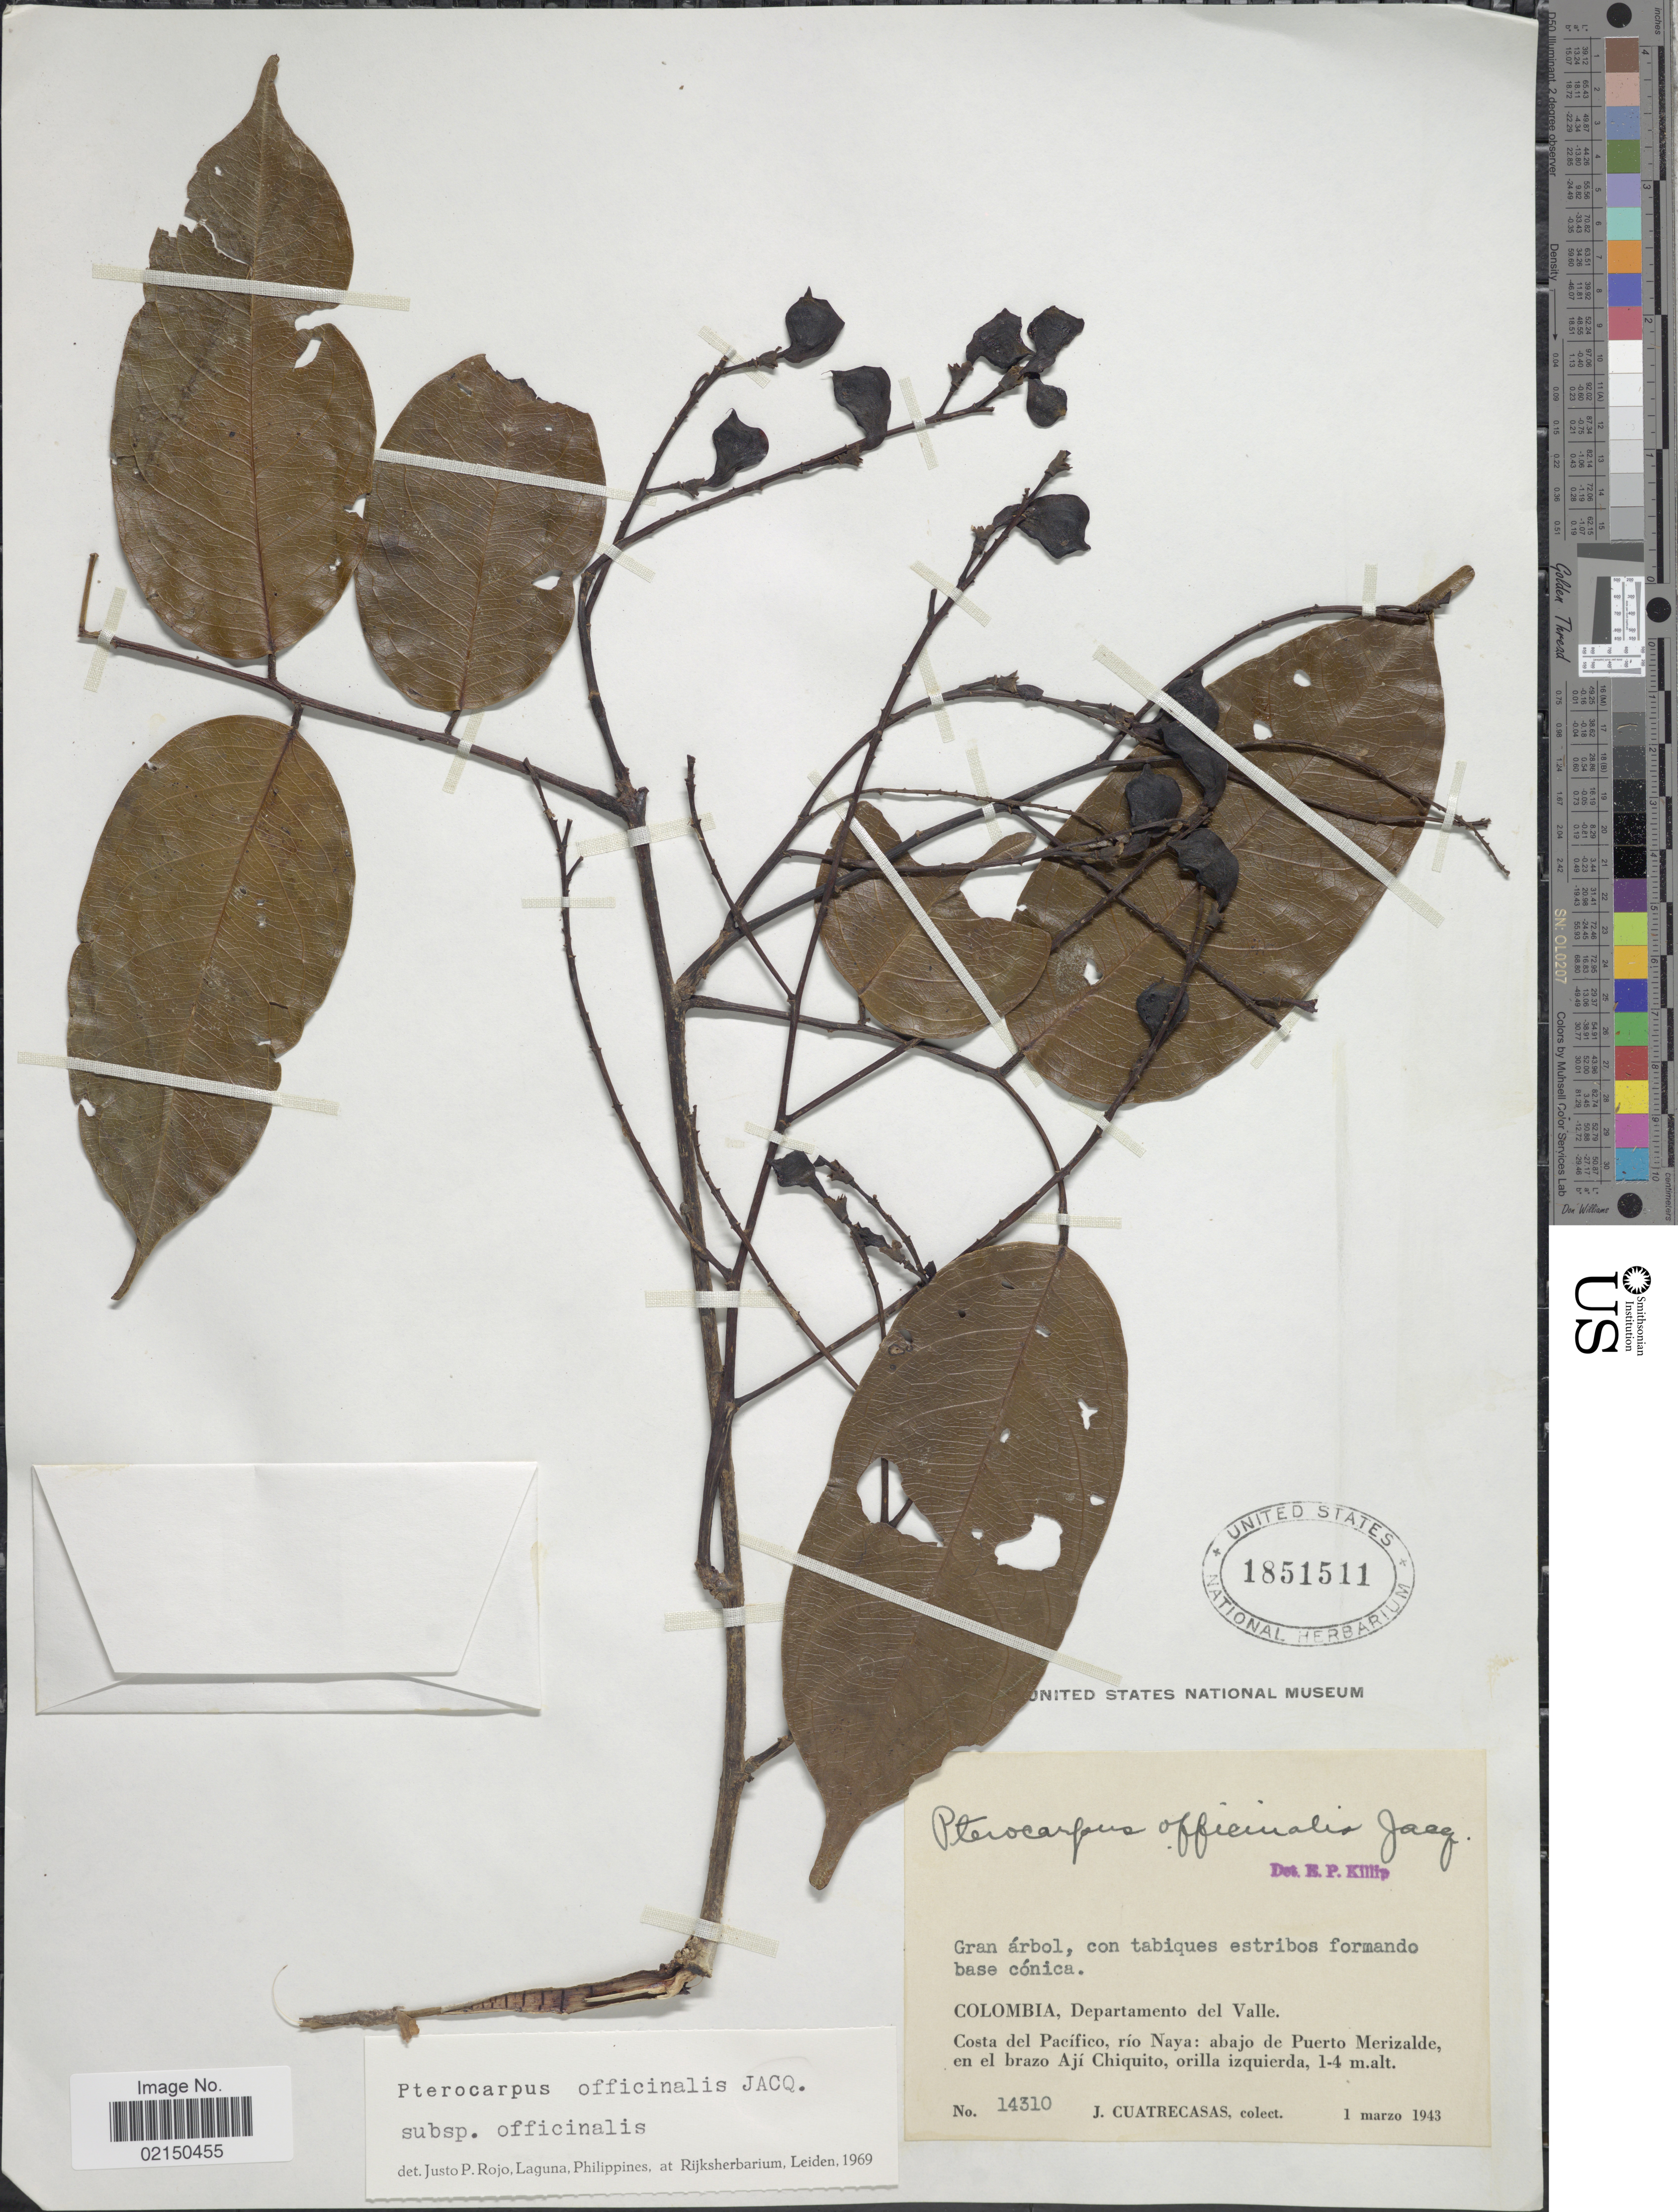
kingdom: Plantae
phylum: Tracheophyta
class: Magnoliopsida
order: Fabales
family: Fabaceae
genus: Pterocarpus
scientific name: Pterocarpus officinalis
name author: Jacq.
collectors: J. Cuatrecasas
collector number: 14310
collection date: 1943-03-01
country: Colombia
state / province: Valle del Cauca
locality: Departamento del Valle, Costa del Pacifico, rio Naya: abajo de Puerto Merizalde, en el brazo Aji Chiquito, Orilla izquierda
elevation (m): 1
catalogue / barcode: US 1851511